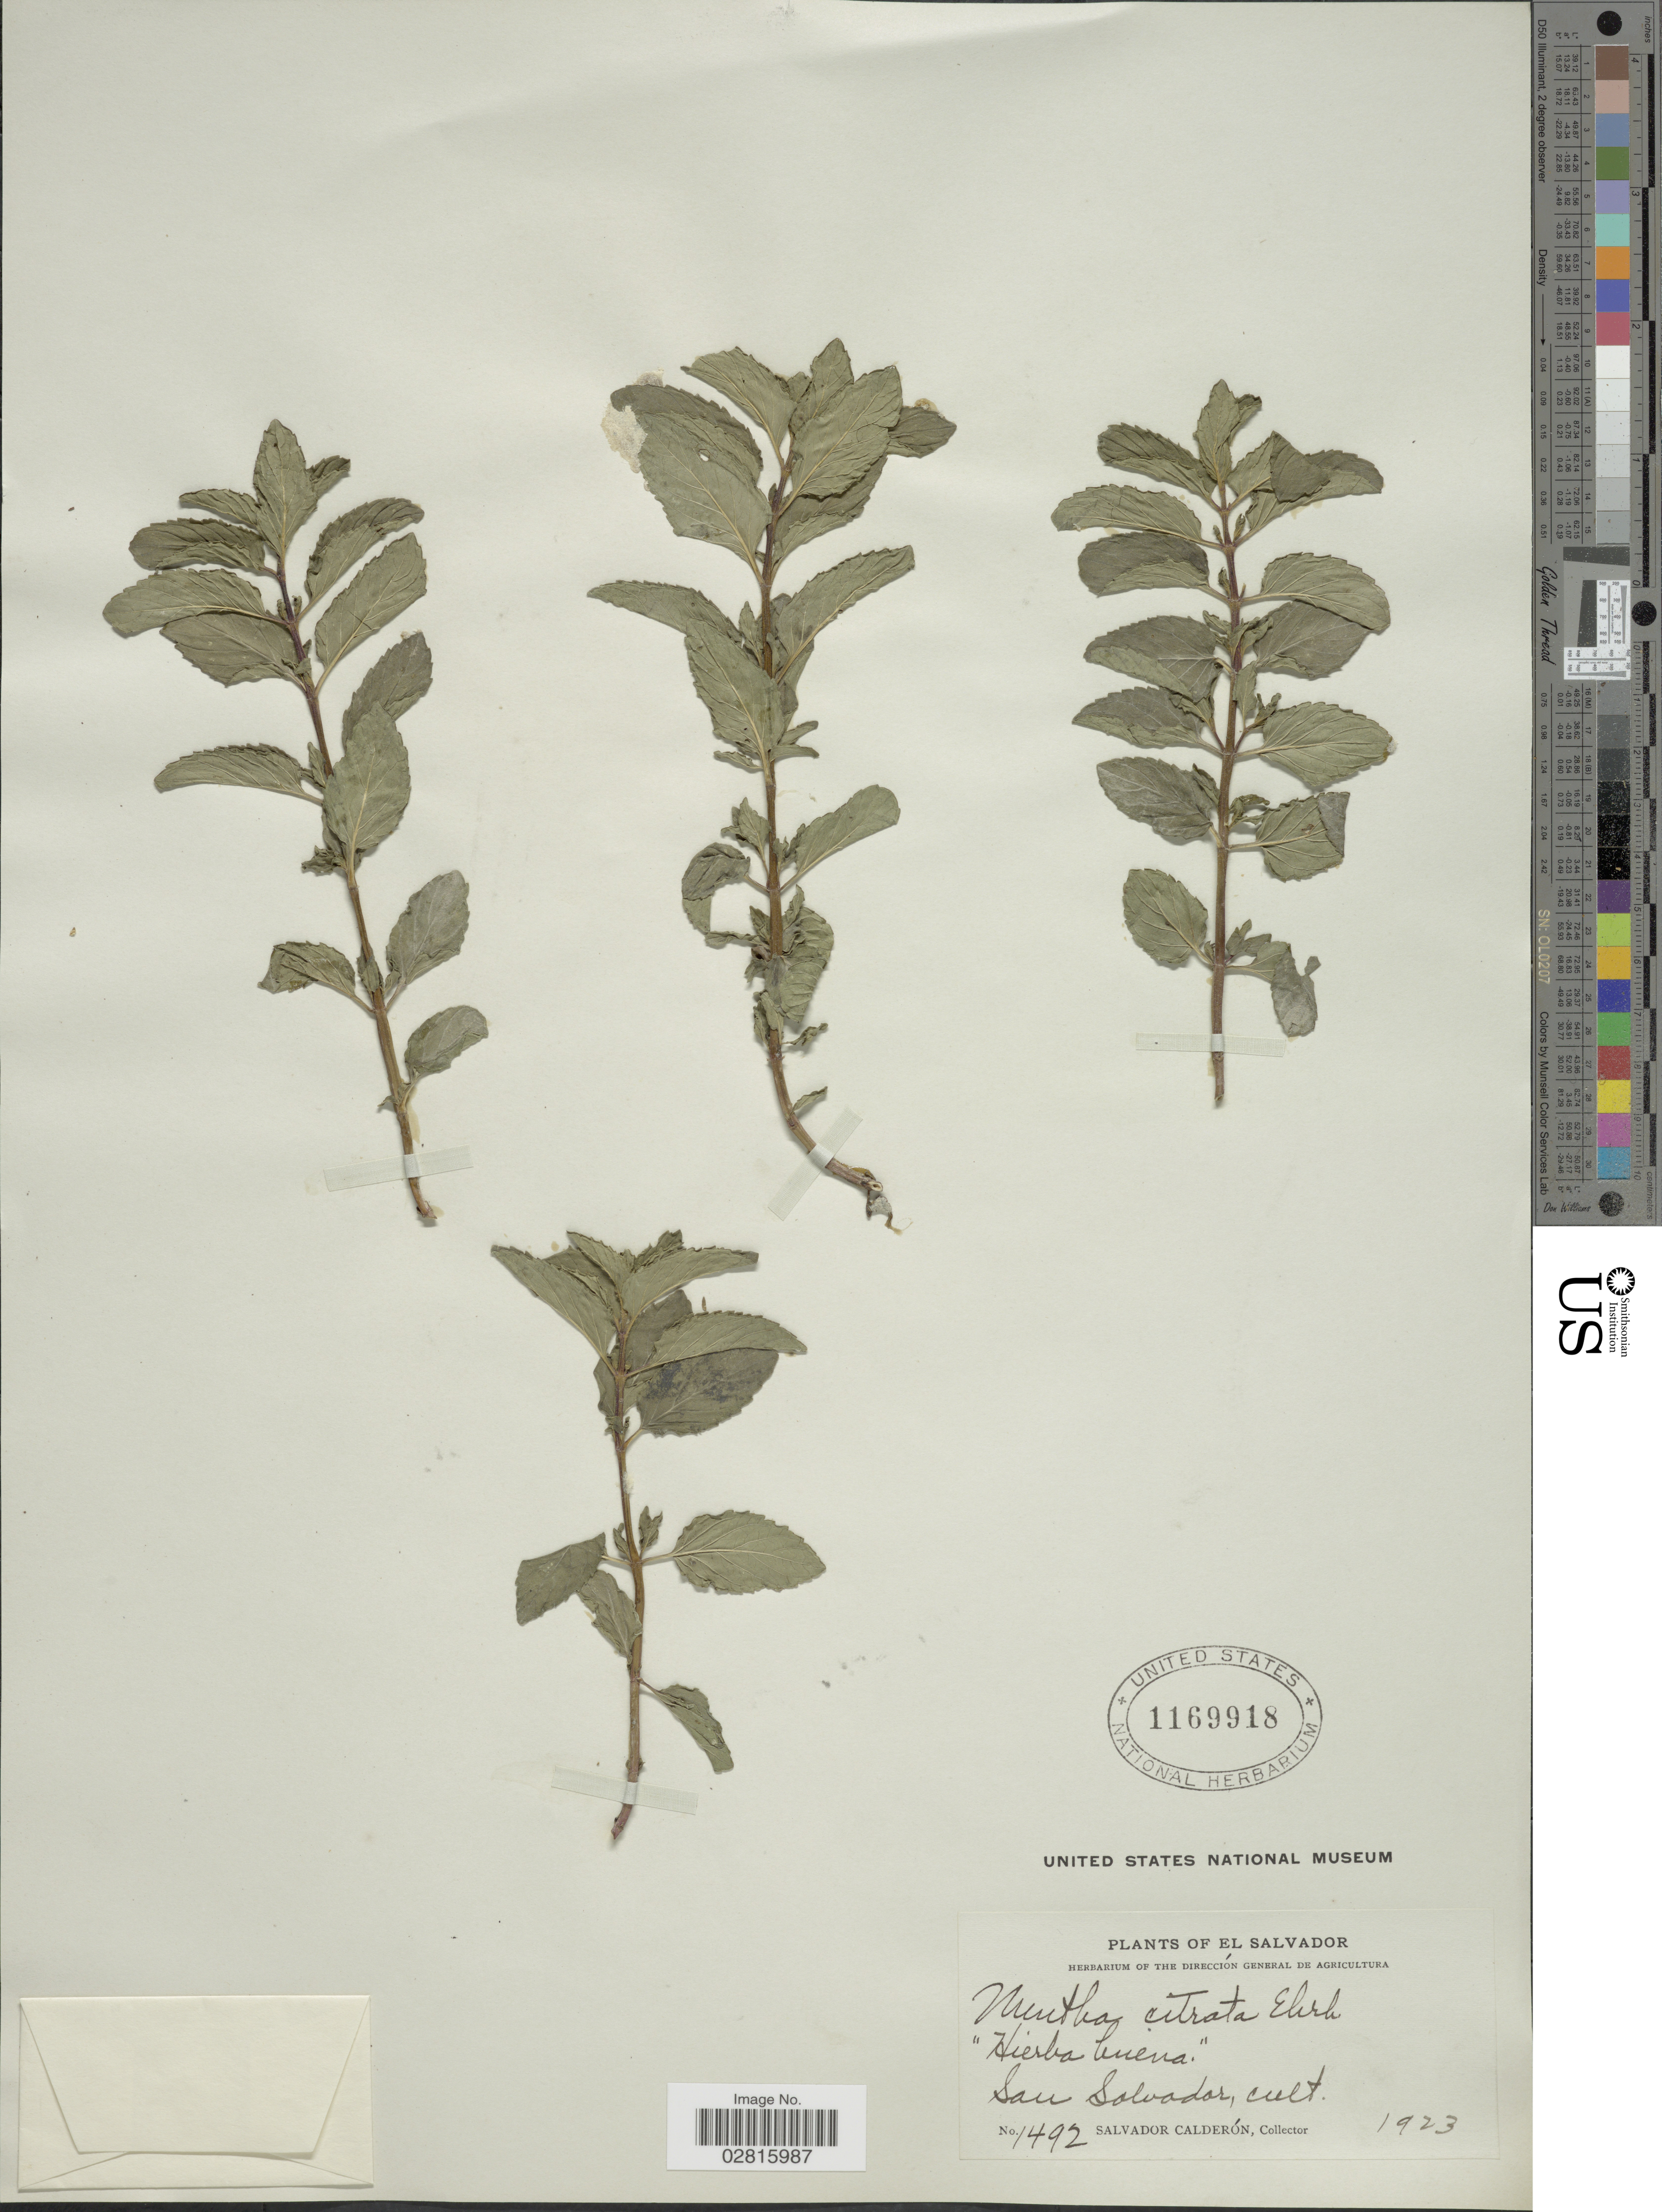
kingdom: Plantae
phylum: Tracheophyta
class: Magnoliopsida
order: Lamiales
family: Lamiaceae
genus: Mentha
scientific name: Mentha citrata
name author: Ehrh.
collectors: S. Calderón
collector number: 1492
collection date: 1923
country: El Salvador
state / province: San Salvador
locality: San Salvador, cult.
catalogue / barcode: US 1169918